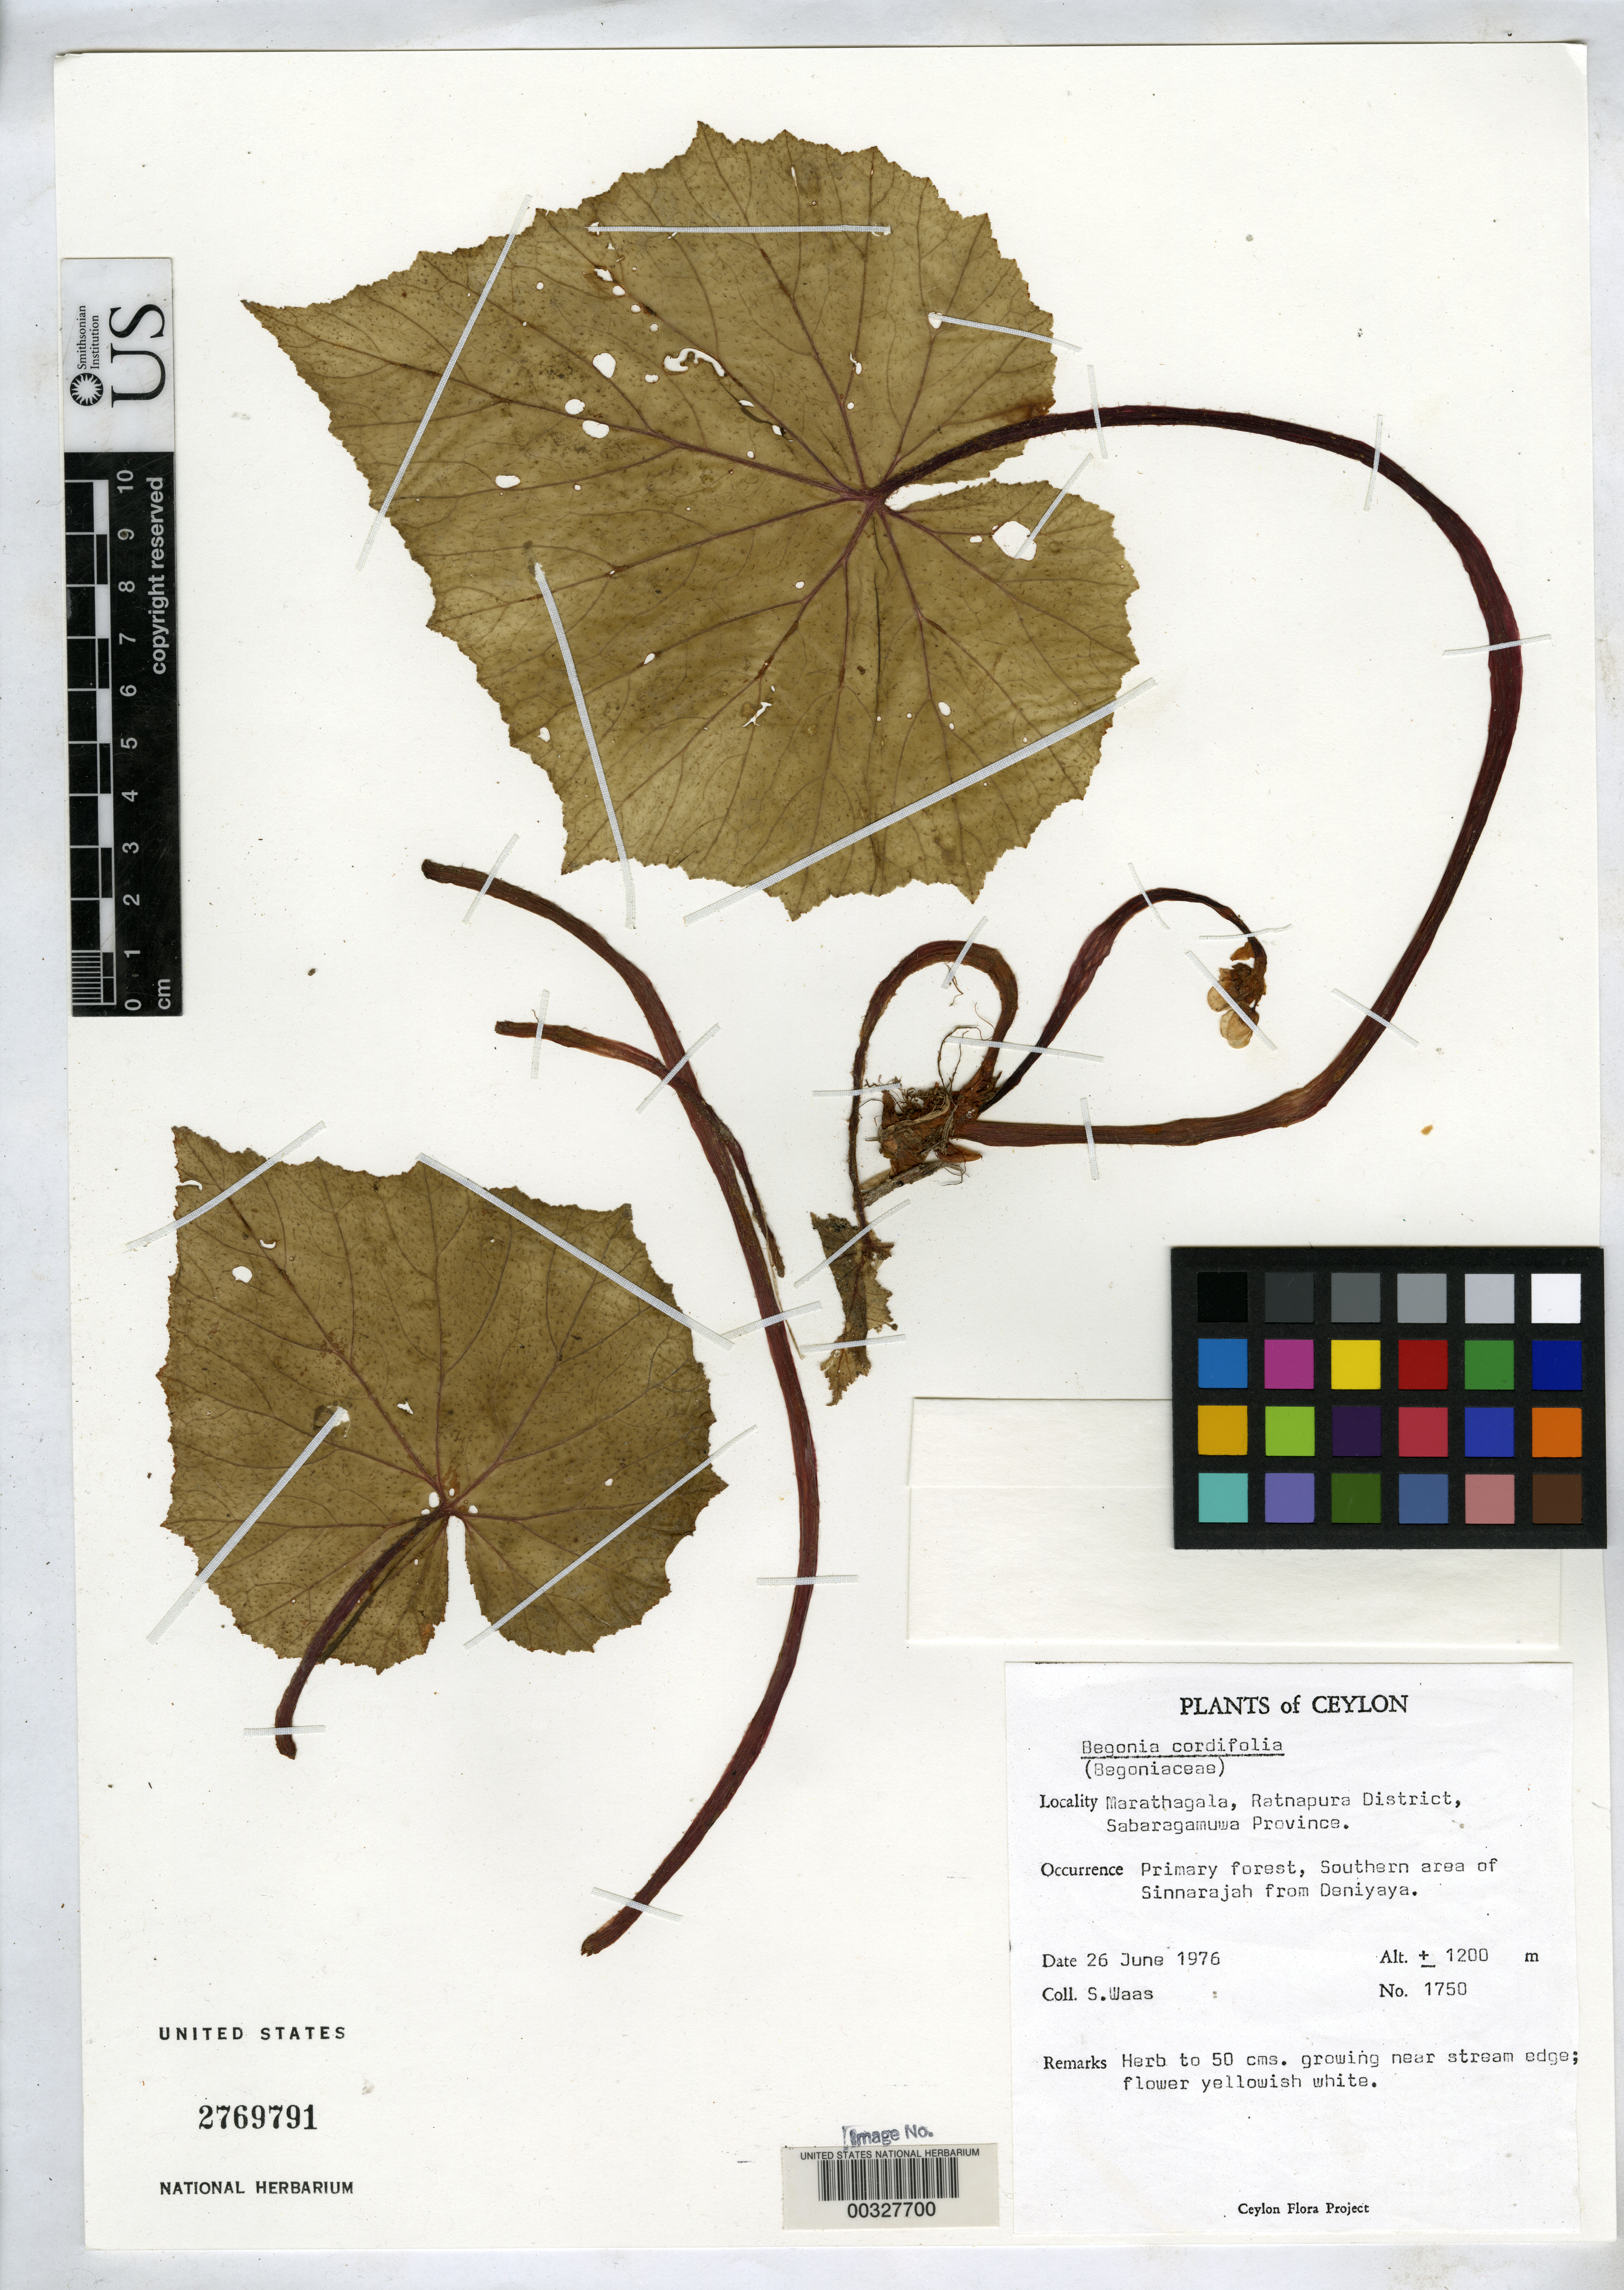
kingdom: Plantae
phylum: Tracheophyta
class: Magnoliopsida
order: Cucurbitales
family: Begoniaceae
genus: Begonia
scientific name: Begonia cordifolia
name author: (Wight) Thwaites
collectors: S. Waas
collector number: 1750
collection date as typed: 26 Jun 1976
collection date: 1976-06-26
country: Sri Lanka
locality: Marathagala, sabaragamuwa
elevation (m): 1200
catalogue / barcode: US 2769791